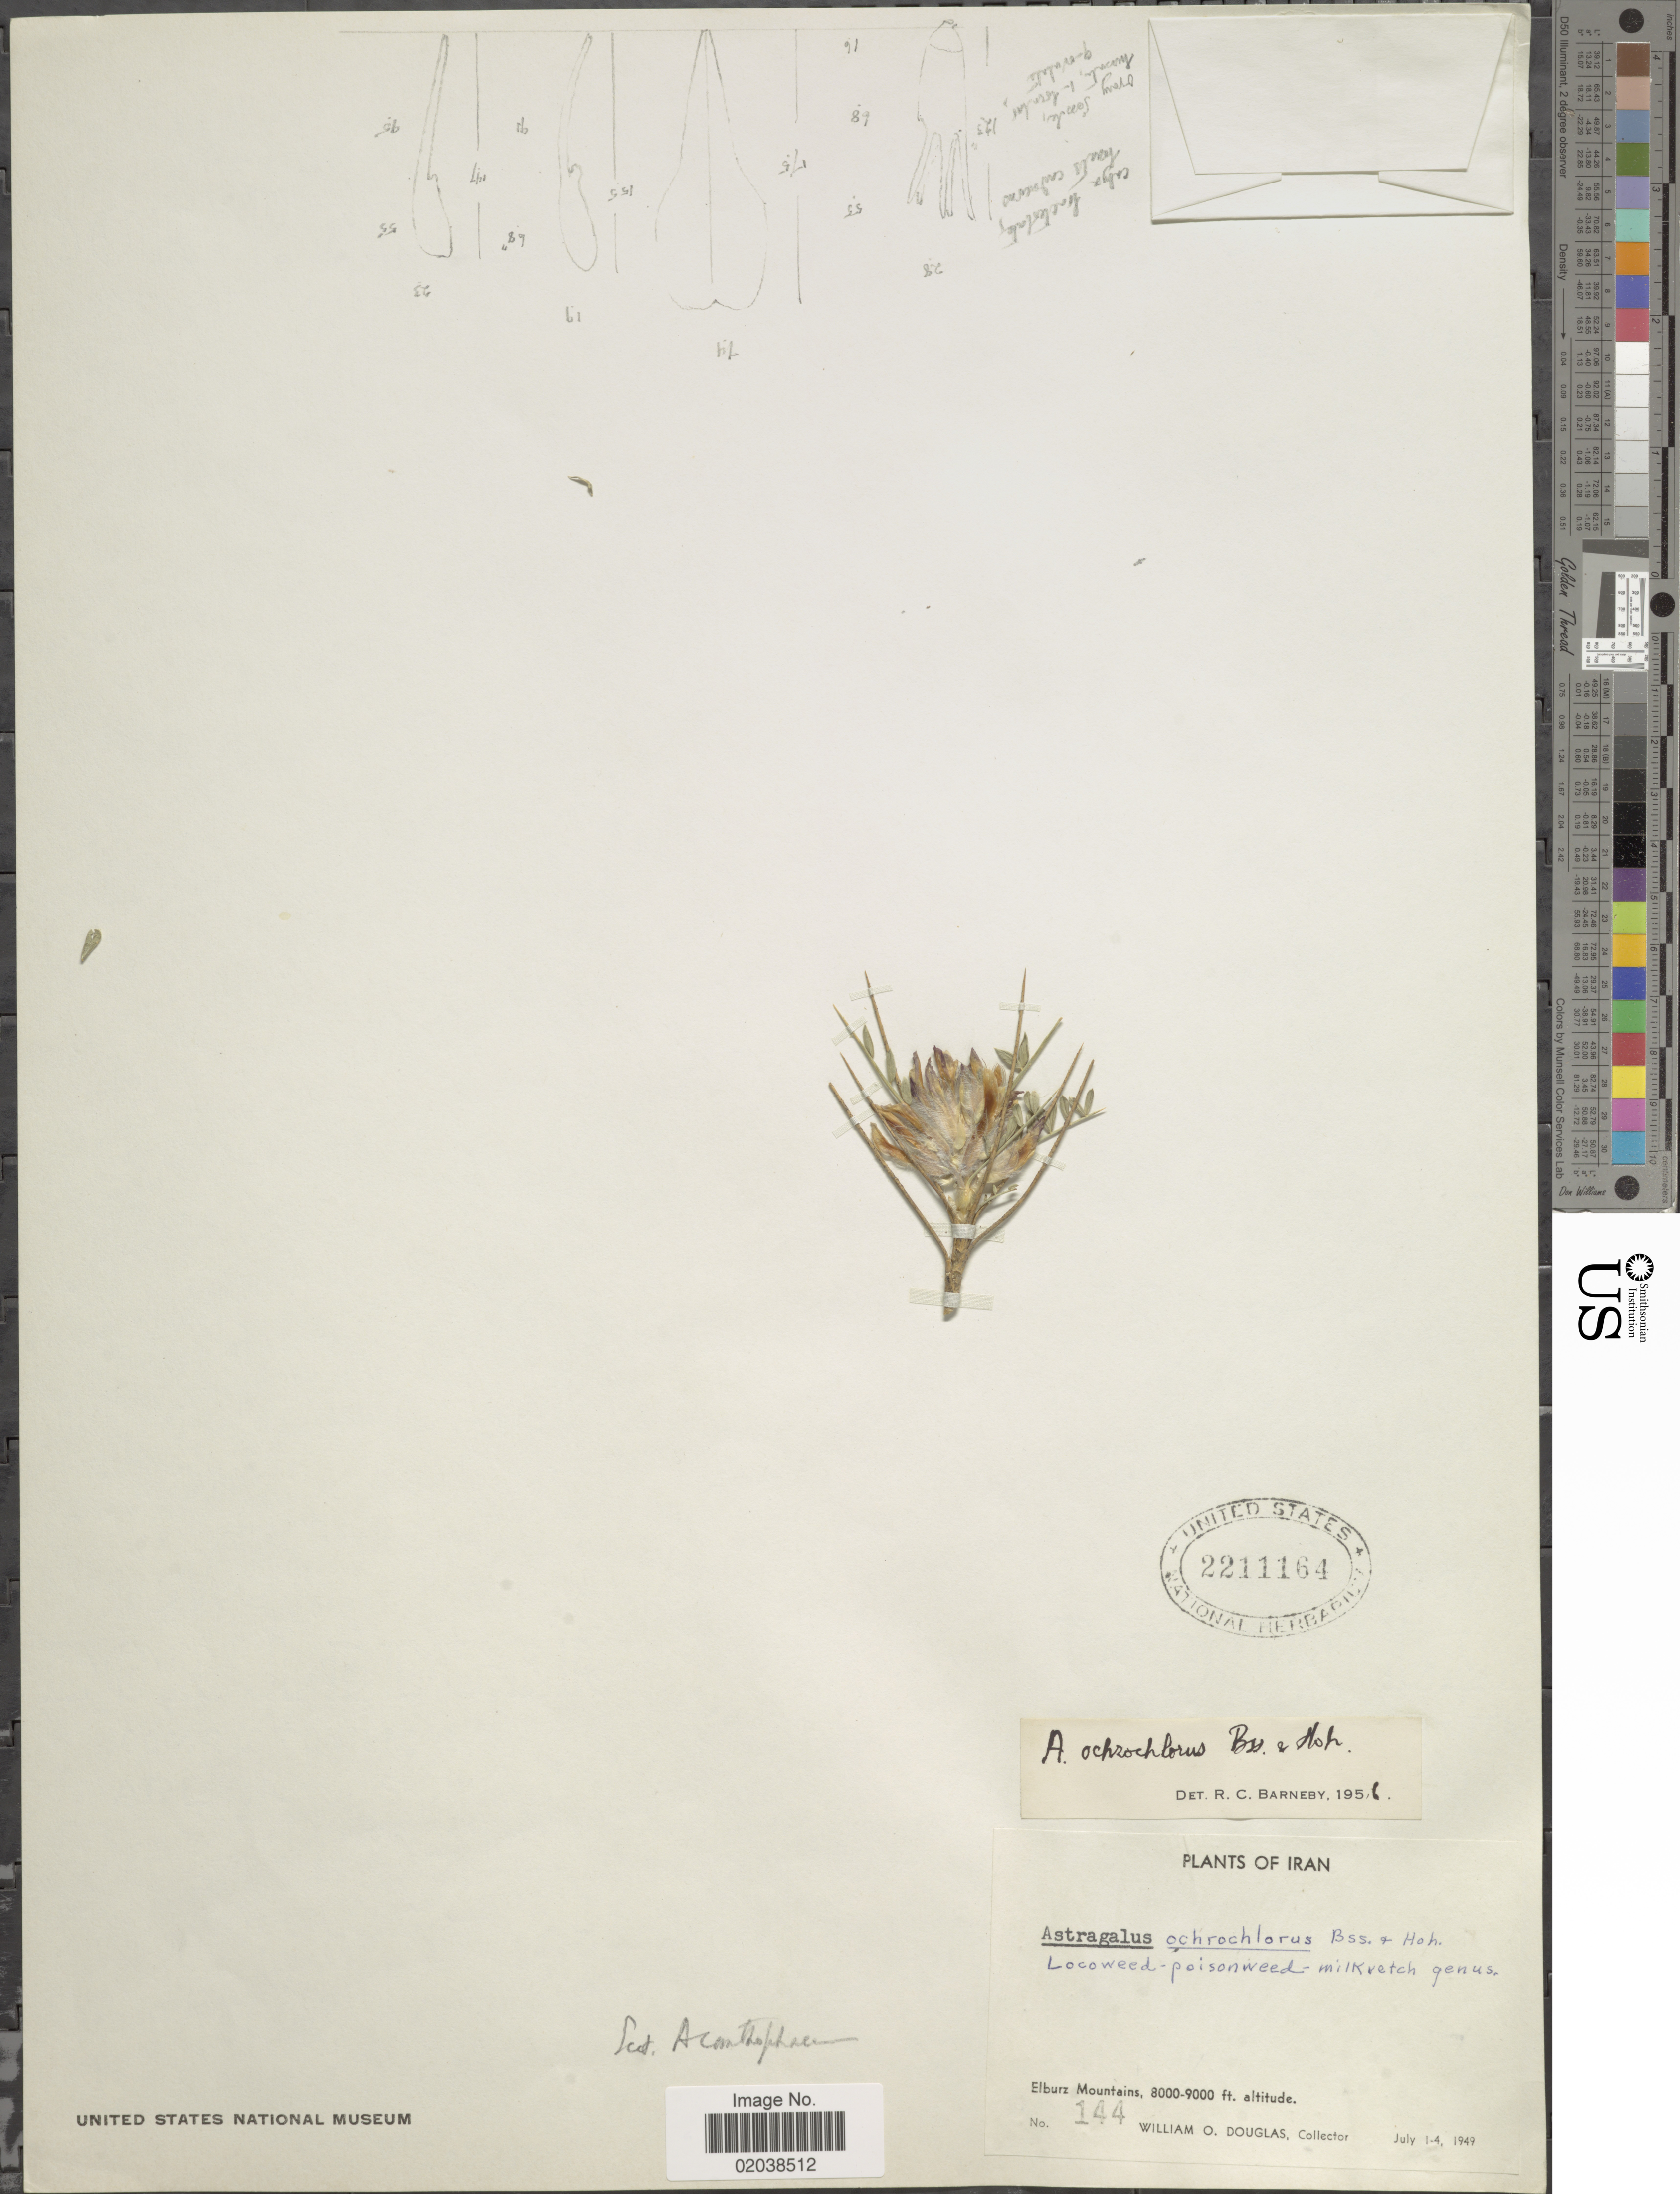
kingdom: Plantae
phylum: Tracheophyta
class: Magnoliopsida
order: Fabales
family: Fabaceae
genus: Astragalus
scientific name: Astragalus ochrochlorus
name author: Boiss. & Hohen.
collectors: W. Douglas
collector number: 144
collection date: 1949-07-01/1949-07-04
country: Iran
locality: Elburz Mountains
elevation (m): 2438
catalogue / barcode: US 2211164